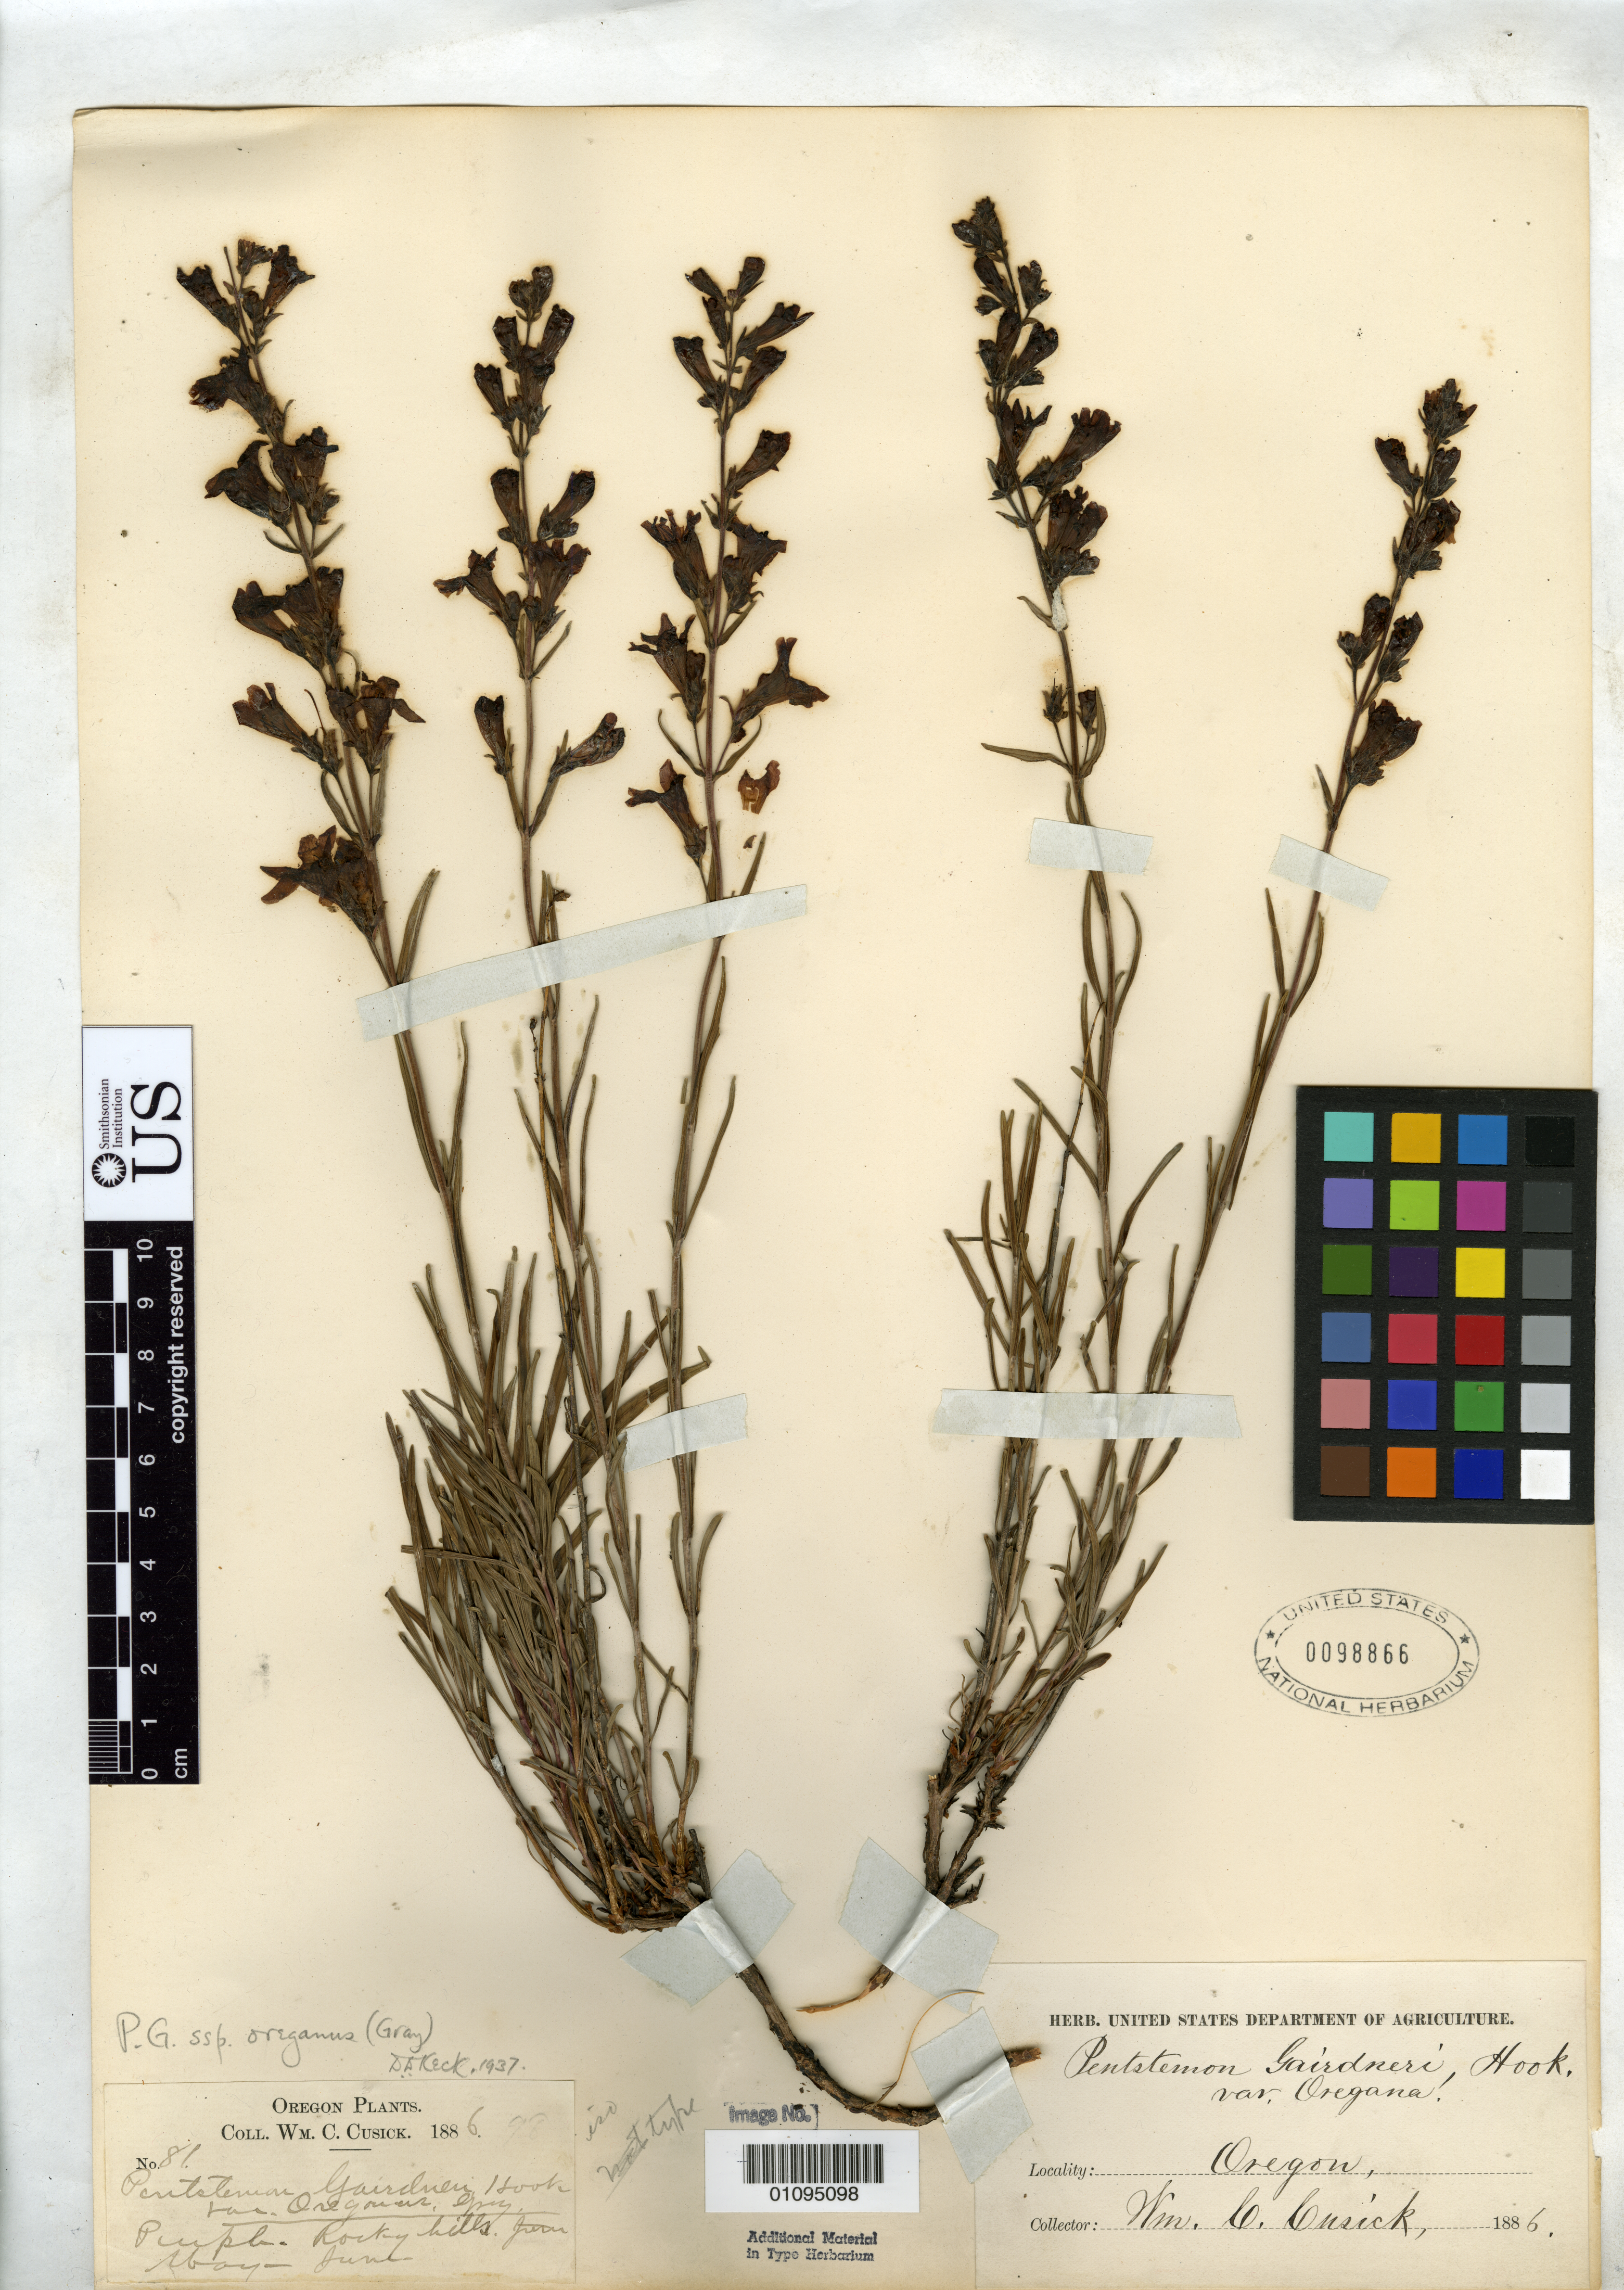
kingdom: Plantae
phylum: Tracheophyta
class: Magnoliopsida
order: Lamiales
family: Plantaginaceae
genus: Penstemon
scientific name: Penstemon gairdneri var. oreganus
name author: A. Gray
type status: Isotype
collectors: W. C. Cusick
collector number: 81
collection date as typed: May 1996 to -- Jun 1886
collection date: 1886-05/1886-06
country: United States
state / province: Oregon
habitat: Rocky hills.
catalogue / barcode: US 98866